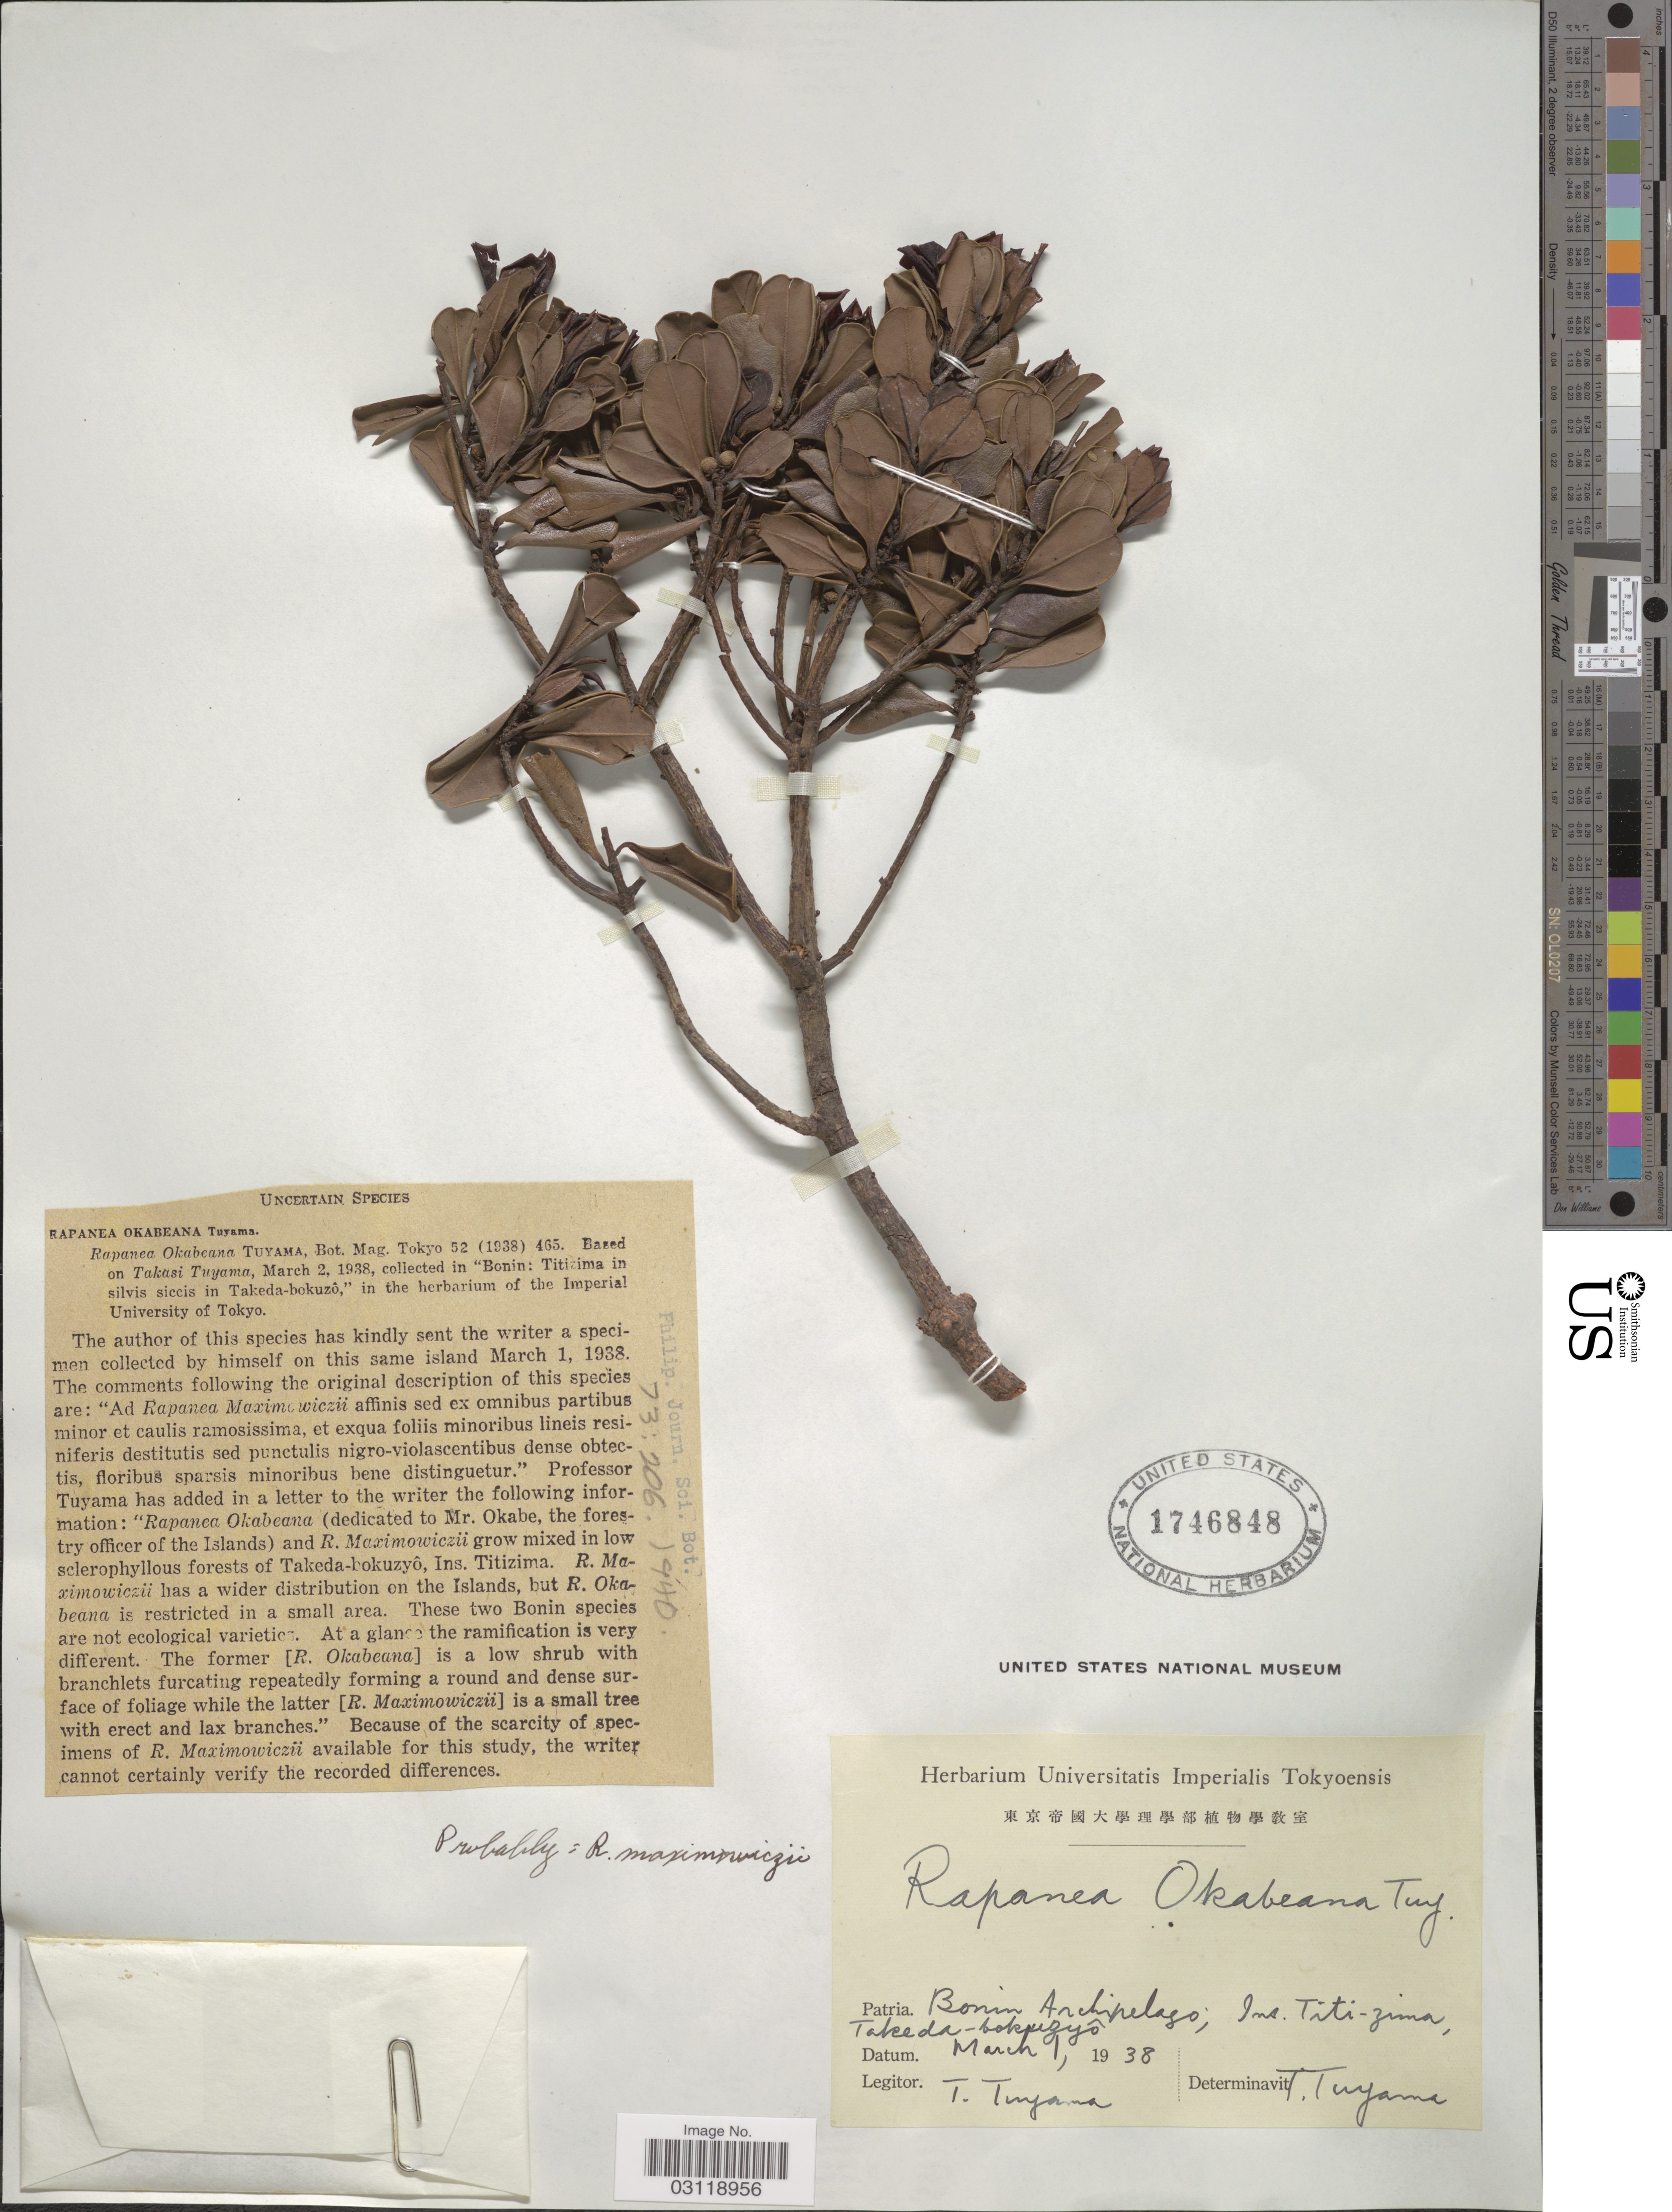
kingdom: Plantae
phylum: Tracheophyta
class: Magnoliopsida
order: Ericales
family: Primulaceae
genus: Rapanea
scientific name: Rapanea okabeana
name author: Tuyama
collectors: T. Tuyama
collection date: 1938-03-01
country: Japan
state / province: Tokyo, Federal City of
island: Bonin Islands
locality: Bonin Archipelago; Ins. Titi-zima, Takeda-bokuzyo.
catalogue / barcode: US 1746848